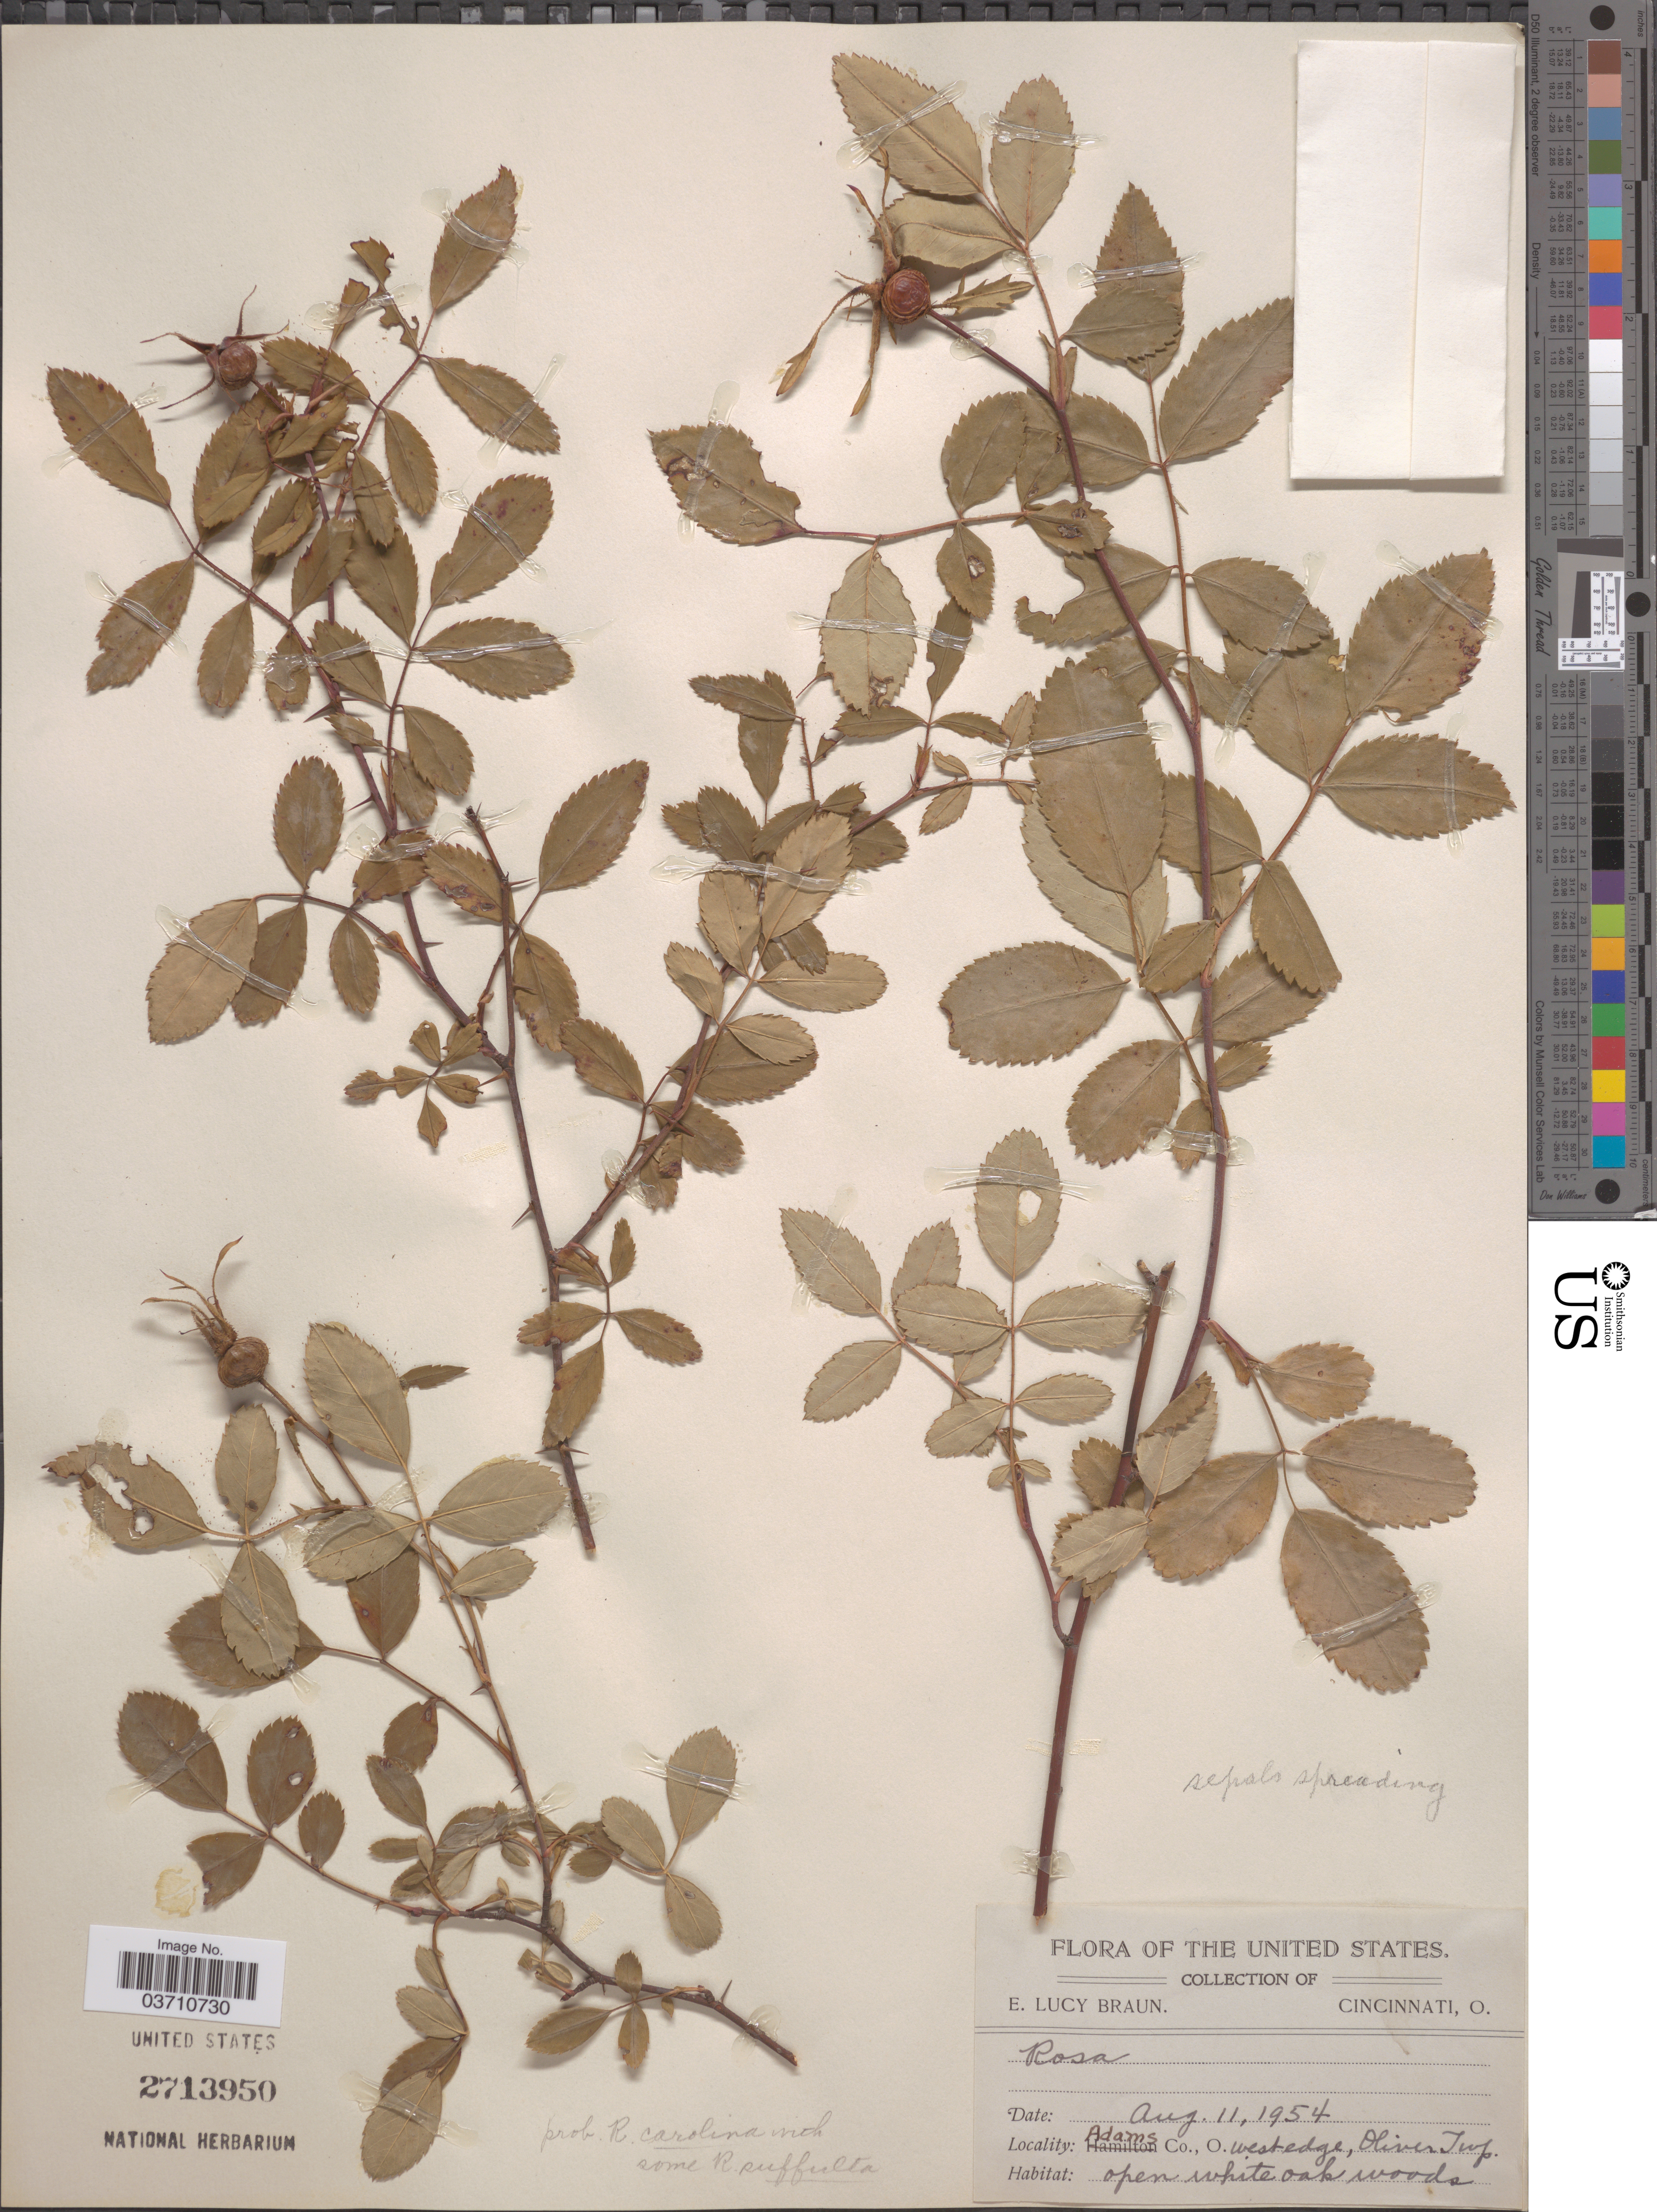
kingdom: Plantae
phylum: Tracheophyta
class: Magnoliopsida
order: Rosales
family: Rosaceae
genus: Rosa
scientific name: Rosa carolina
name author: L.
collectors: E. L. Braun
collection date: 1954-08-11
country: United States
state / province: Ohio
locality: Adams Co. West edge, Oliver Twp.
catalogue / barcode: US 2713950